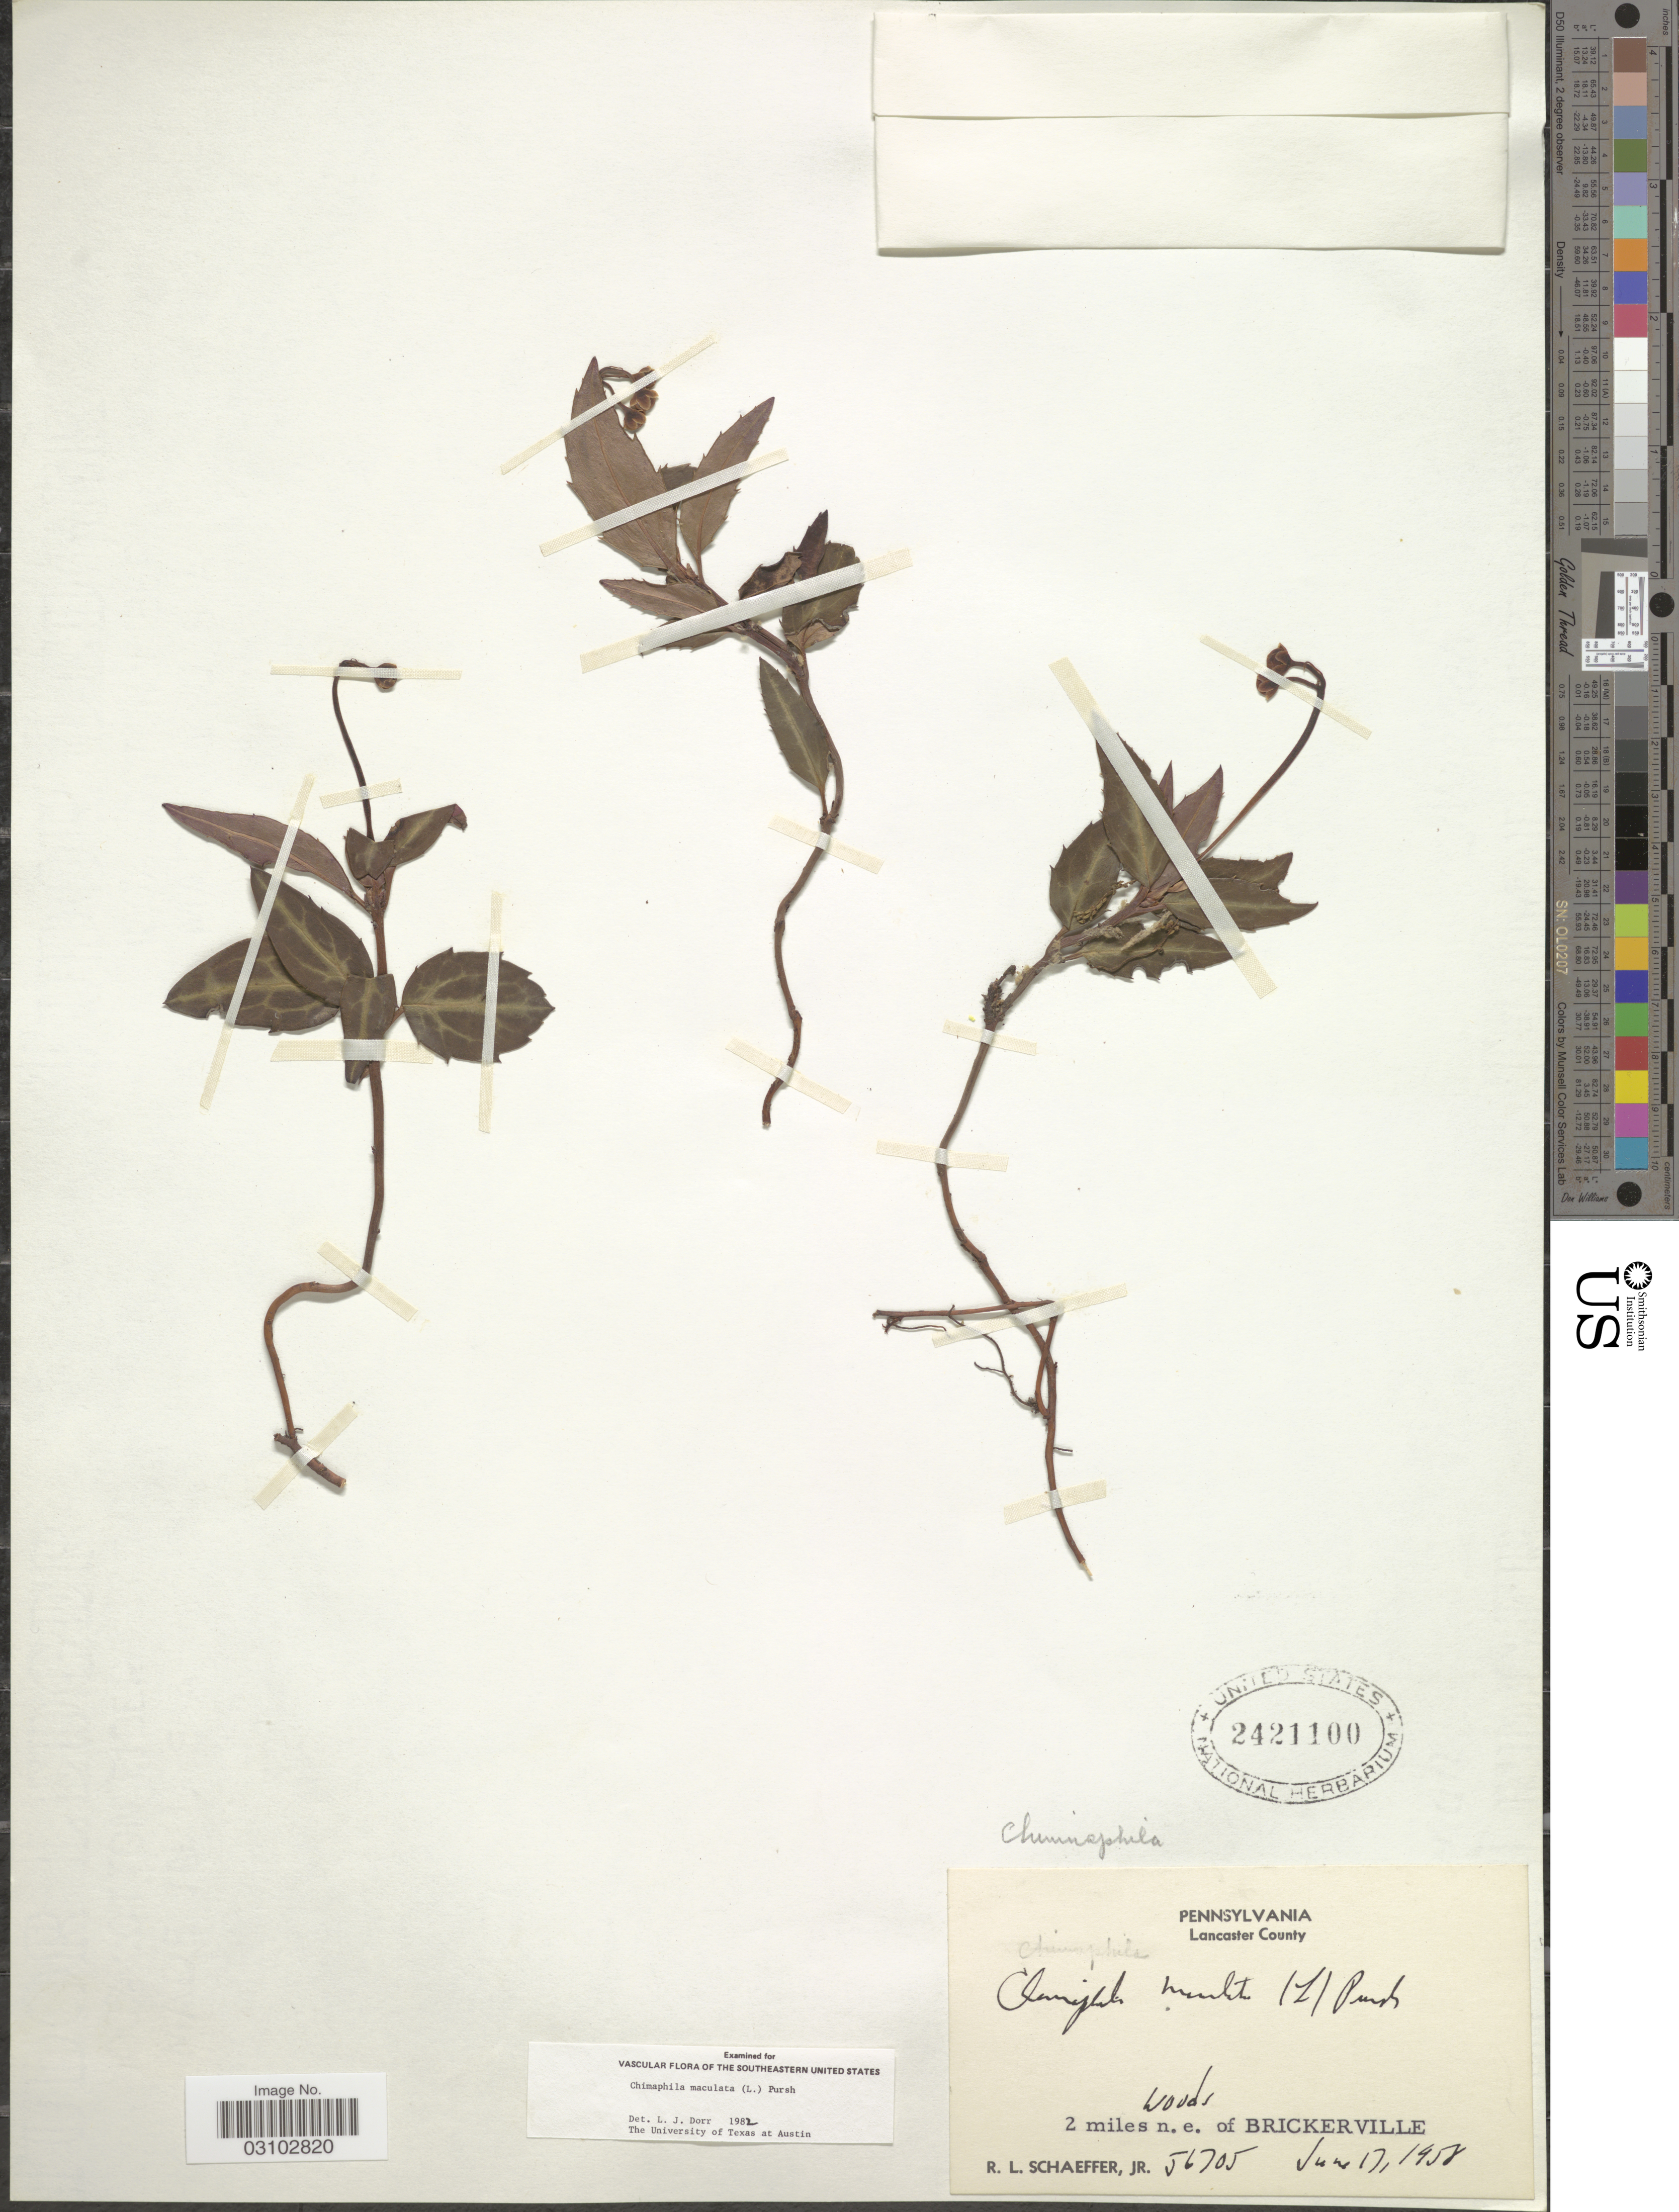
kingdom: Plantae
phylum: Tracheophyta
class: Magnoliopsida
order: Ericales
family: Ericaceae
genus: Chimaphila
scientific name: Chimaphila maculata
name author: (L.) Pursh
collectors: R. L. Schaeffer Jr.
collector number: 56705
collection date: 1958-06-17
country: United States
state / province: Pennsylvania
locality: Lancaster County. 2 miles n.e. of Brickerville.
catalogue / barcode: US 2421100